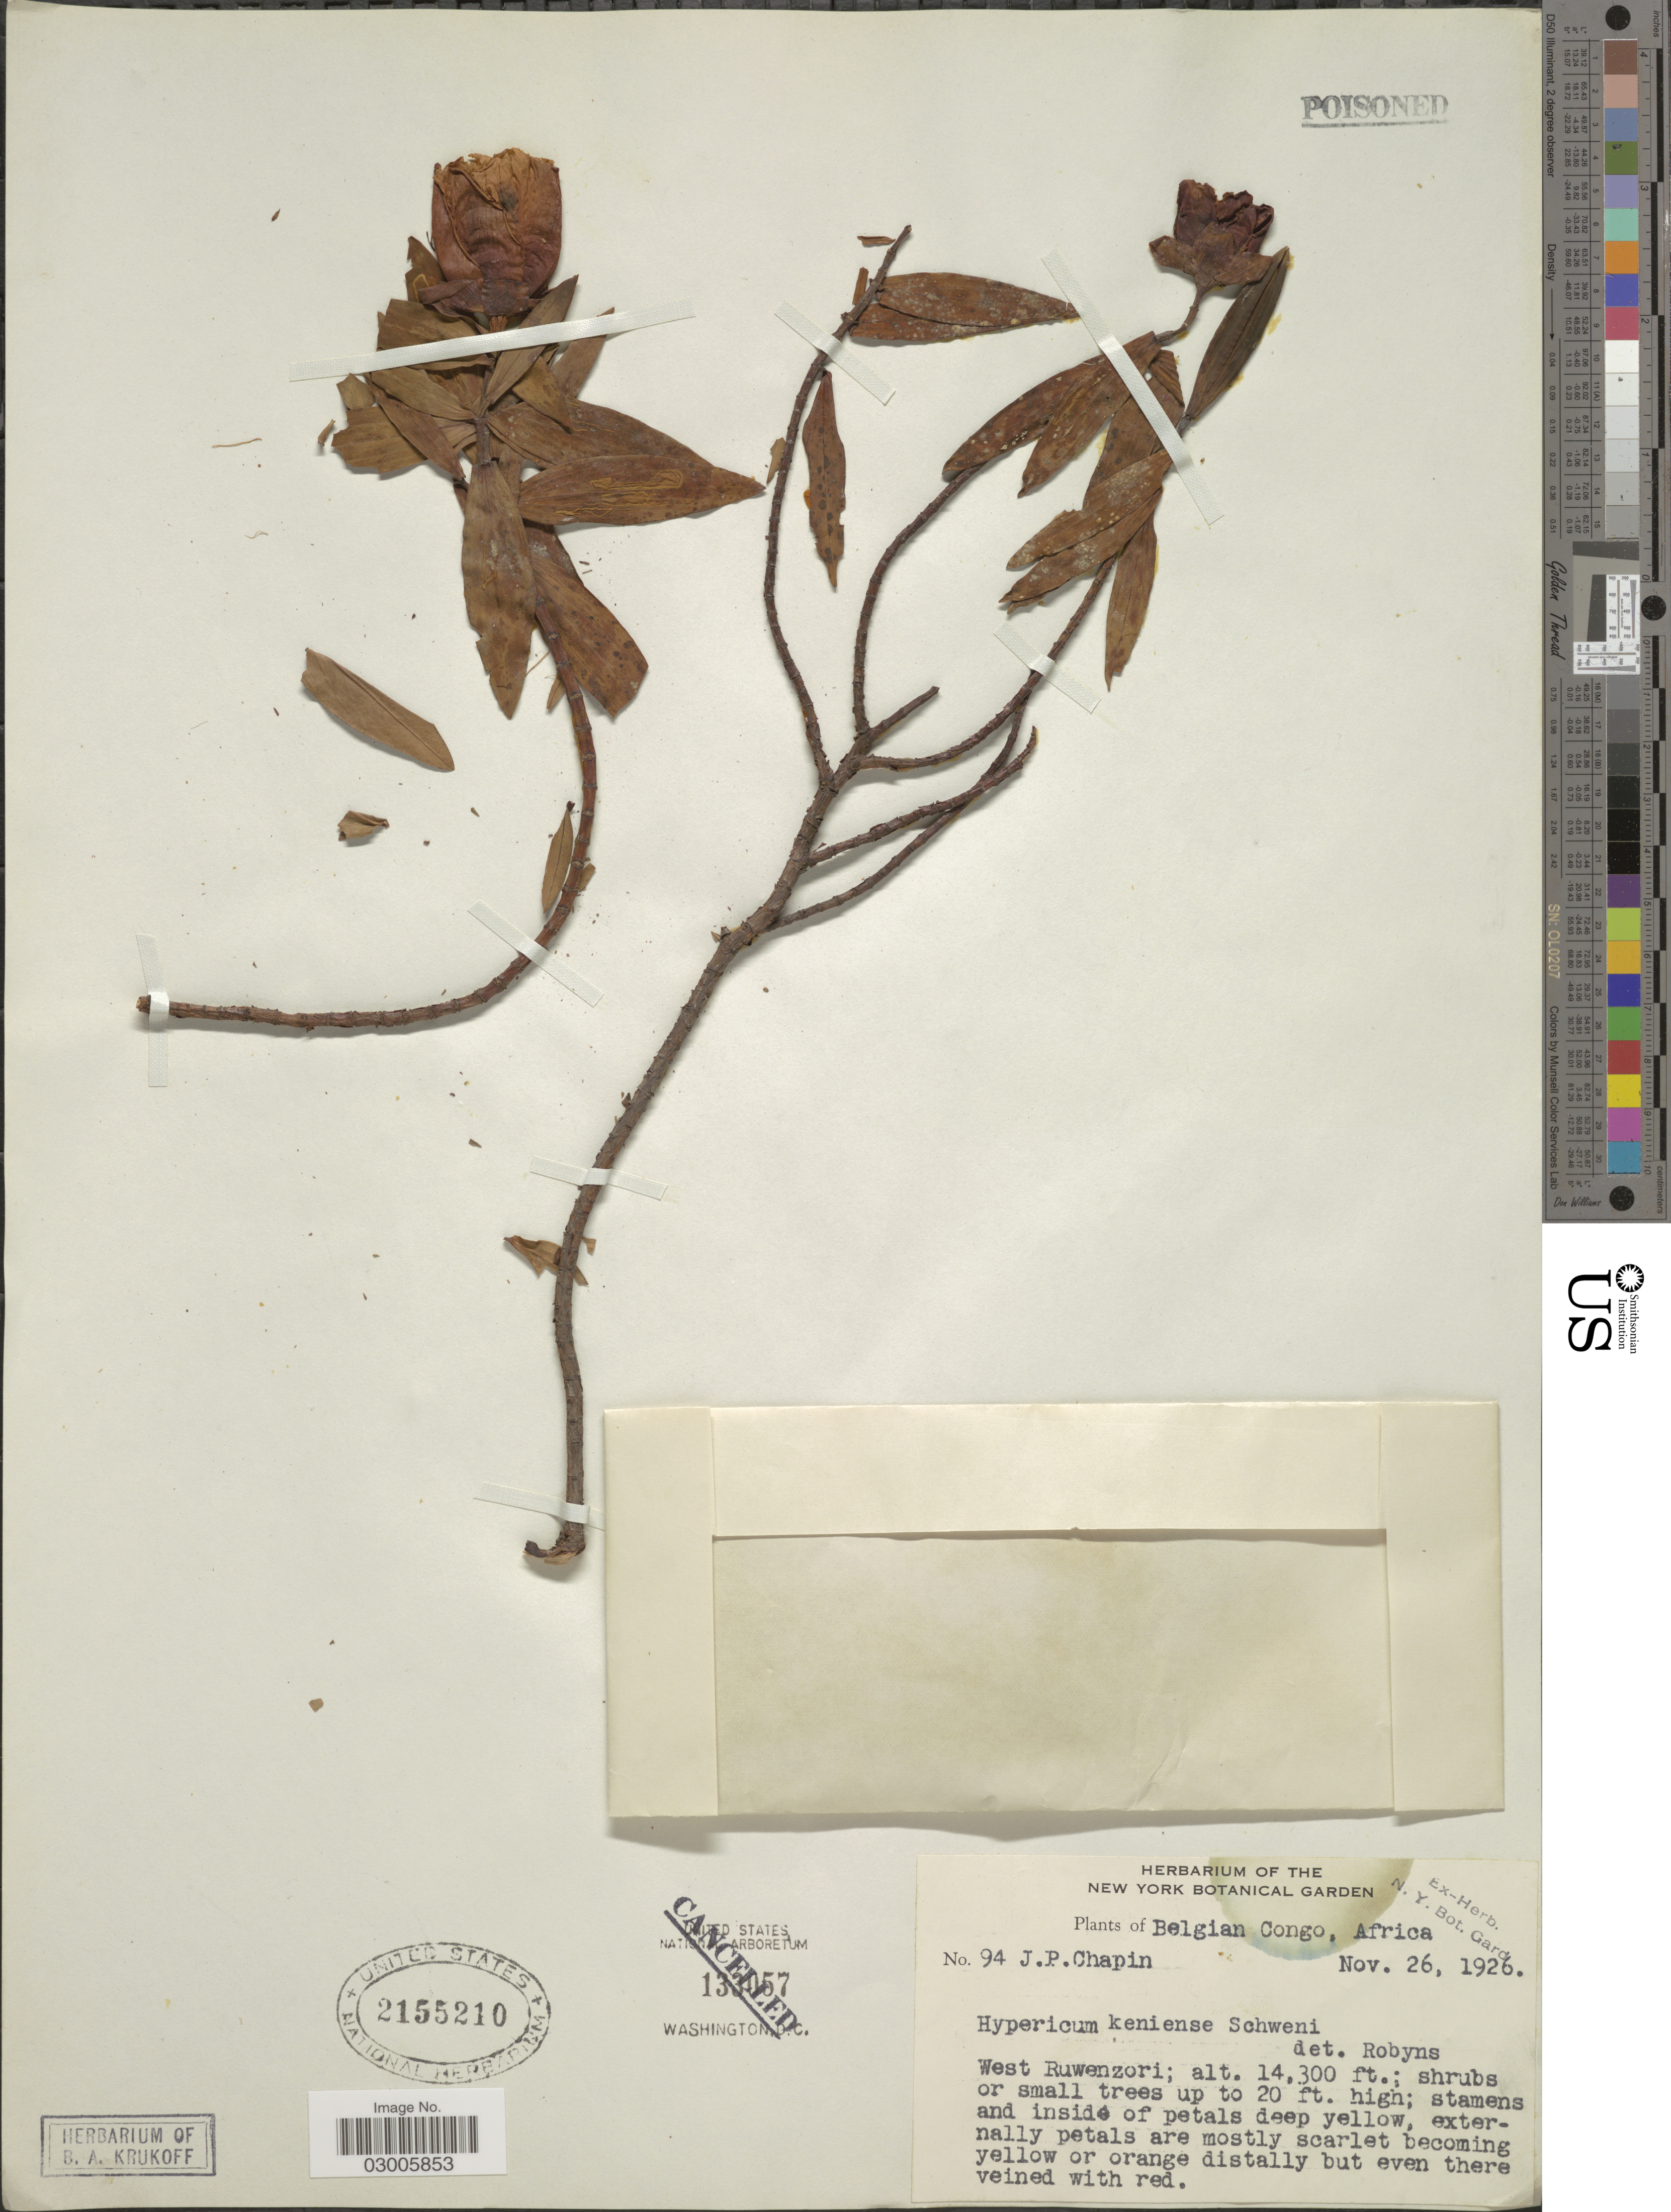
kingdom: Plantae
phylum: Tracheophyta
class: Magnoliopsida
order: Malpighiales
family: Hypericaceae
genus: Hypericum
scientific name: Hypericum becquaertii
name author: De Wild.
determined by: Strong, Mark T., (BOT), Smithsonian Institution - National Museum of Natural History (UNITED STATES)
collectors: J. Chapin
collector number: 94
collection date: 1926-11-26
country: Congo, Democratic Republic of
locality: West Ruwenzori.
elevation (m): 4359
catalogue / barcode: US 2155210